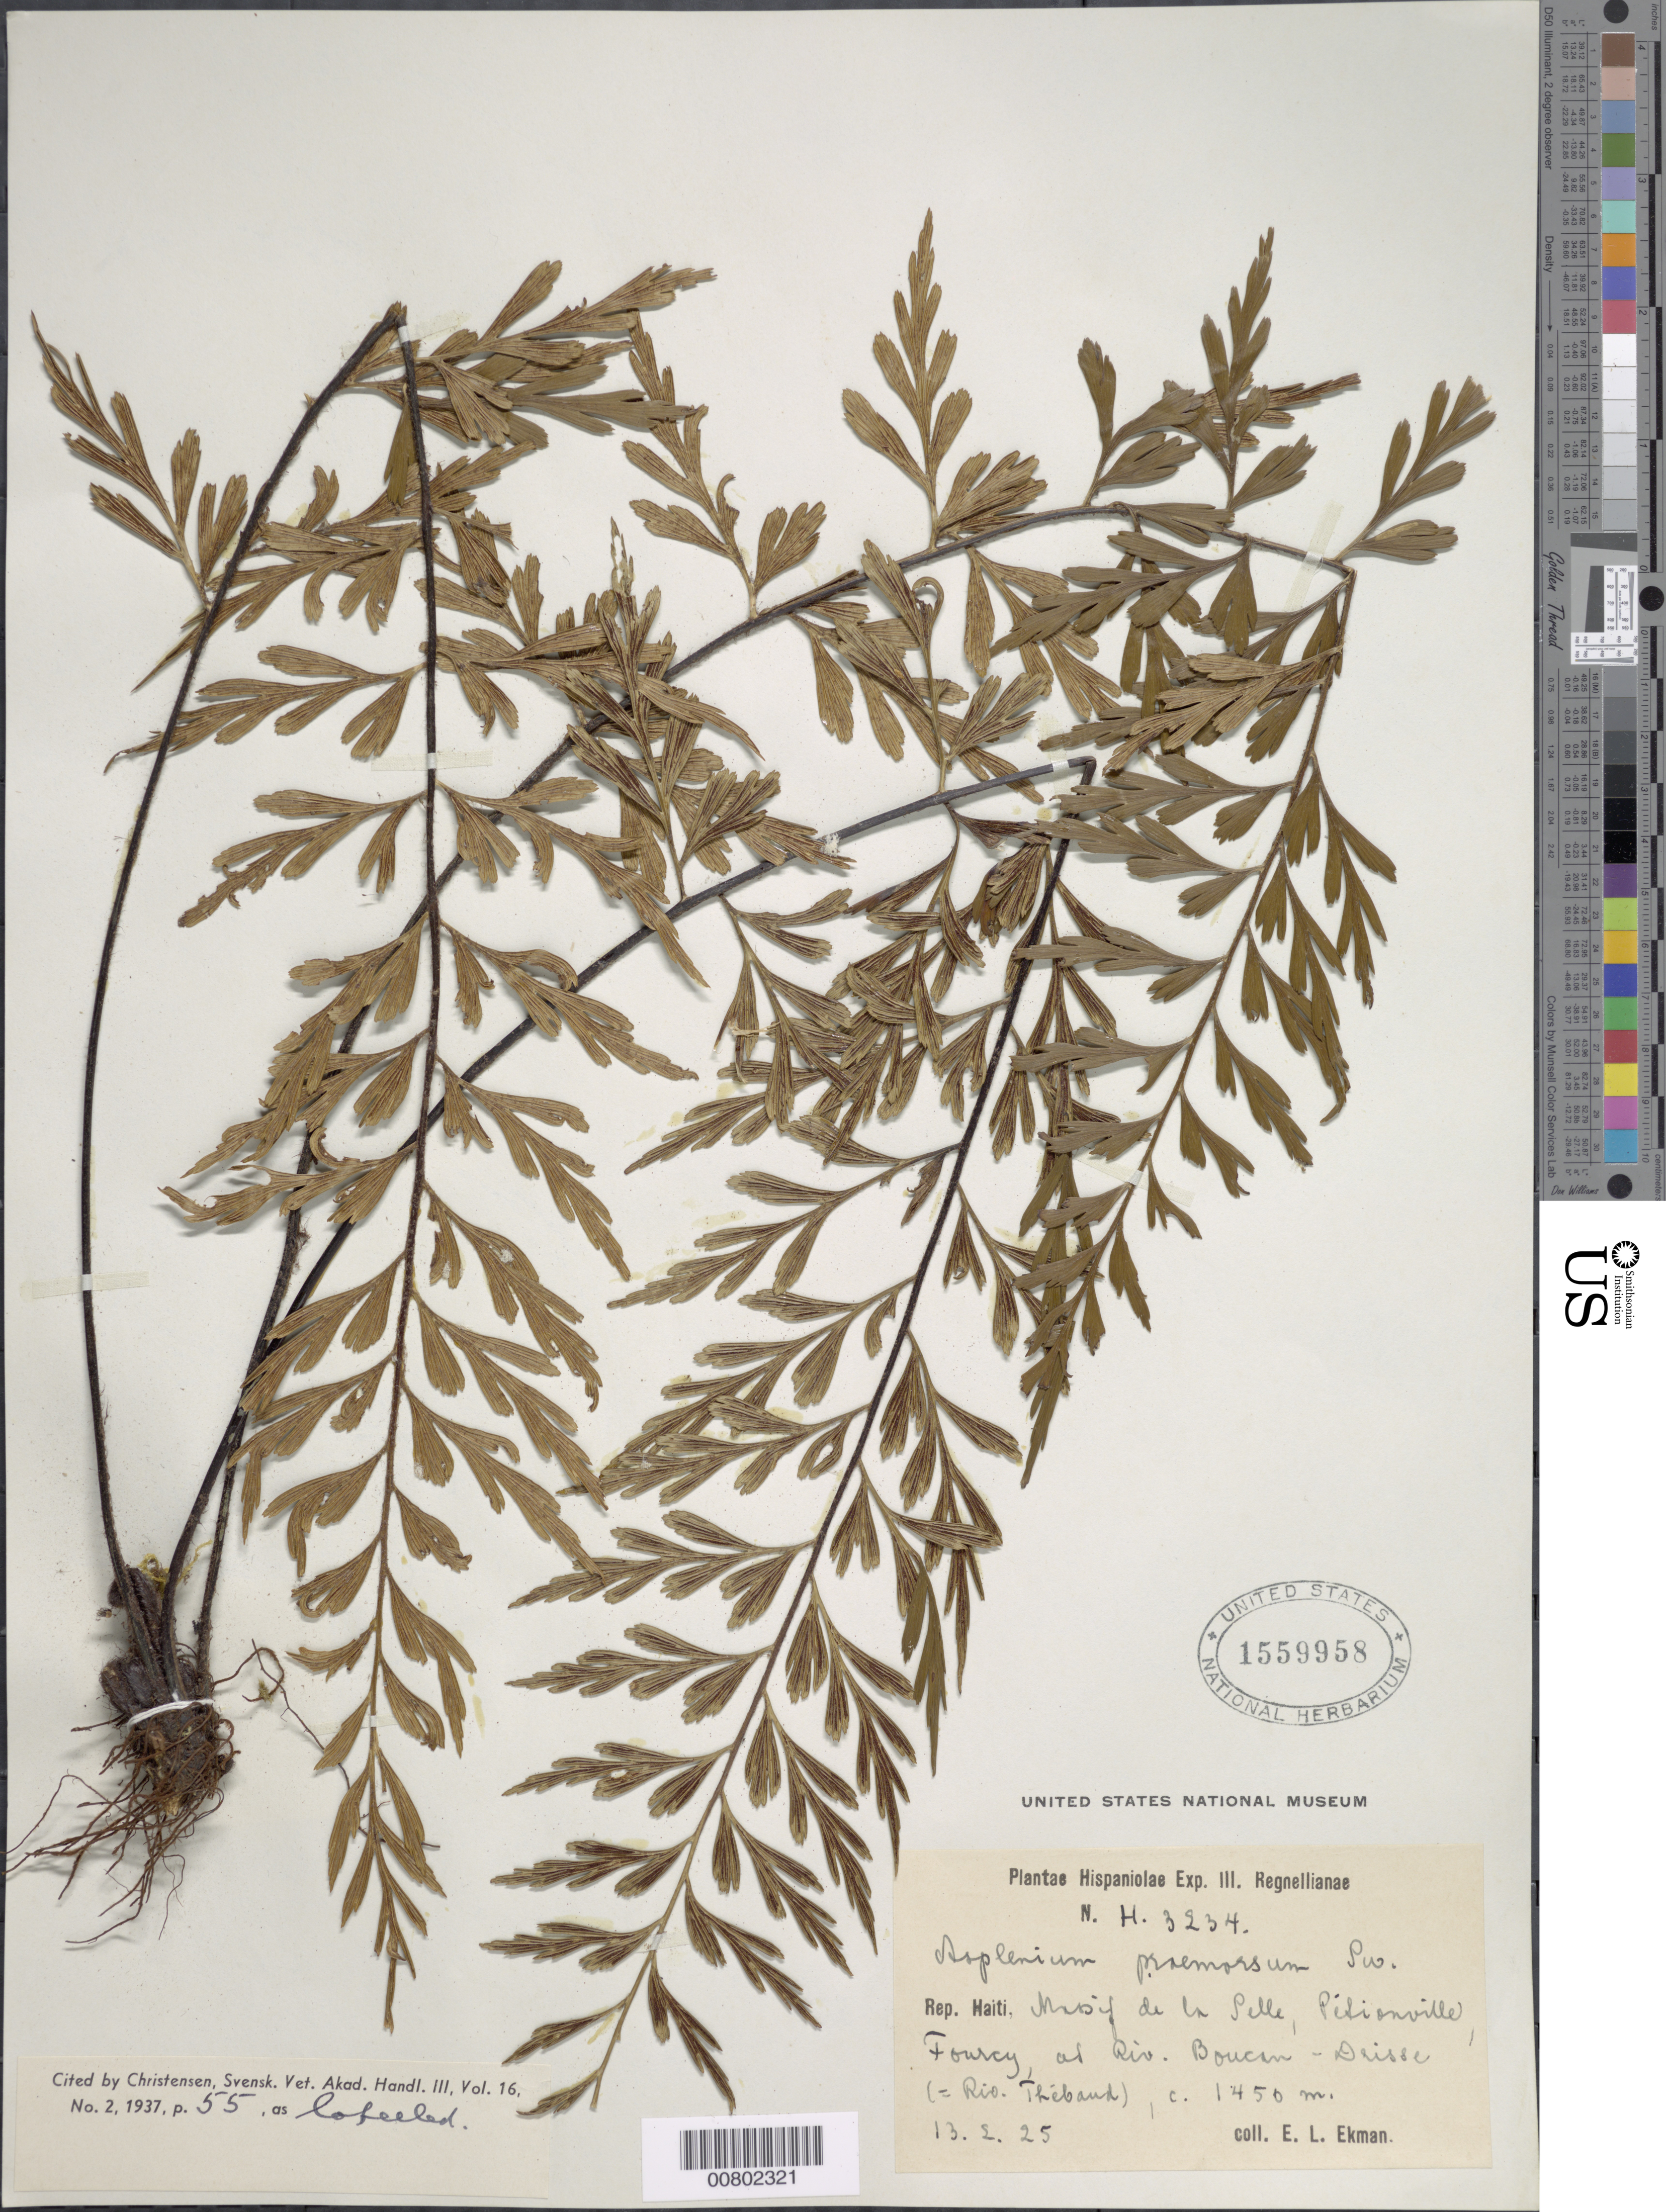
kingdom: Plantae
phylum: Tracheophyta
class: Polypodiopsida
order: Polypodiales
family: Aspleniaceae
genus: Asplenium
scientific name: Asplenium praemorsum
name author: Sw.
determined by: Christensen, C. F. A.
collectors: E. L. Ekman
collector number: H 3234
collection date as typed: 13 Feb 1925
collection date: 1925-02-13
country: Haiti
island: Hispaniola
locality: Massif de la Selle, Pétionville, Fourcy, at Riv. Boucan-Drisse (=Rio Thébaud)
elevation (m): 1450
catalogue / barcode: US 1559958